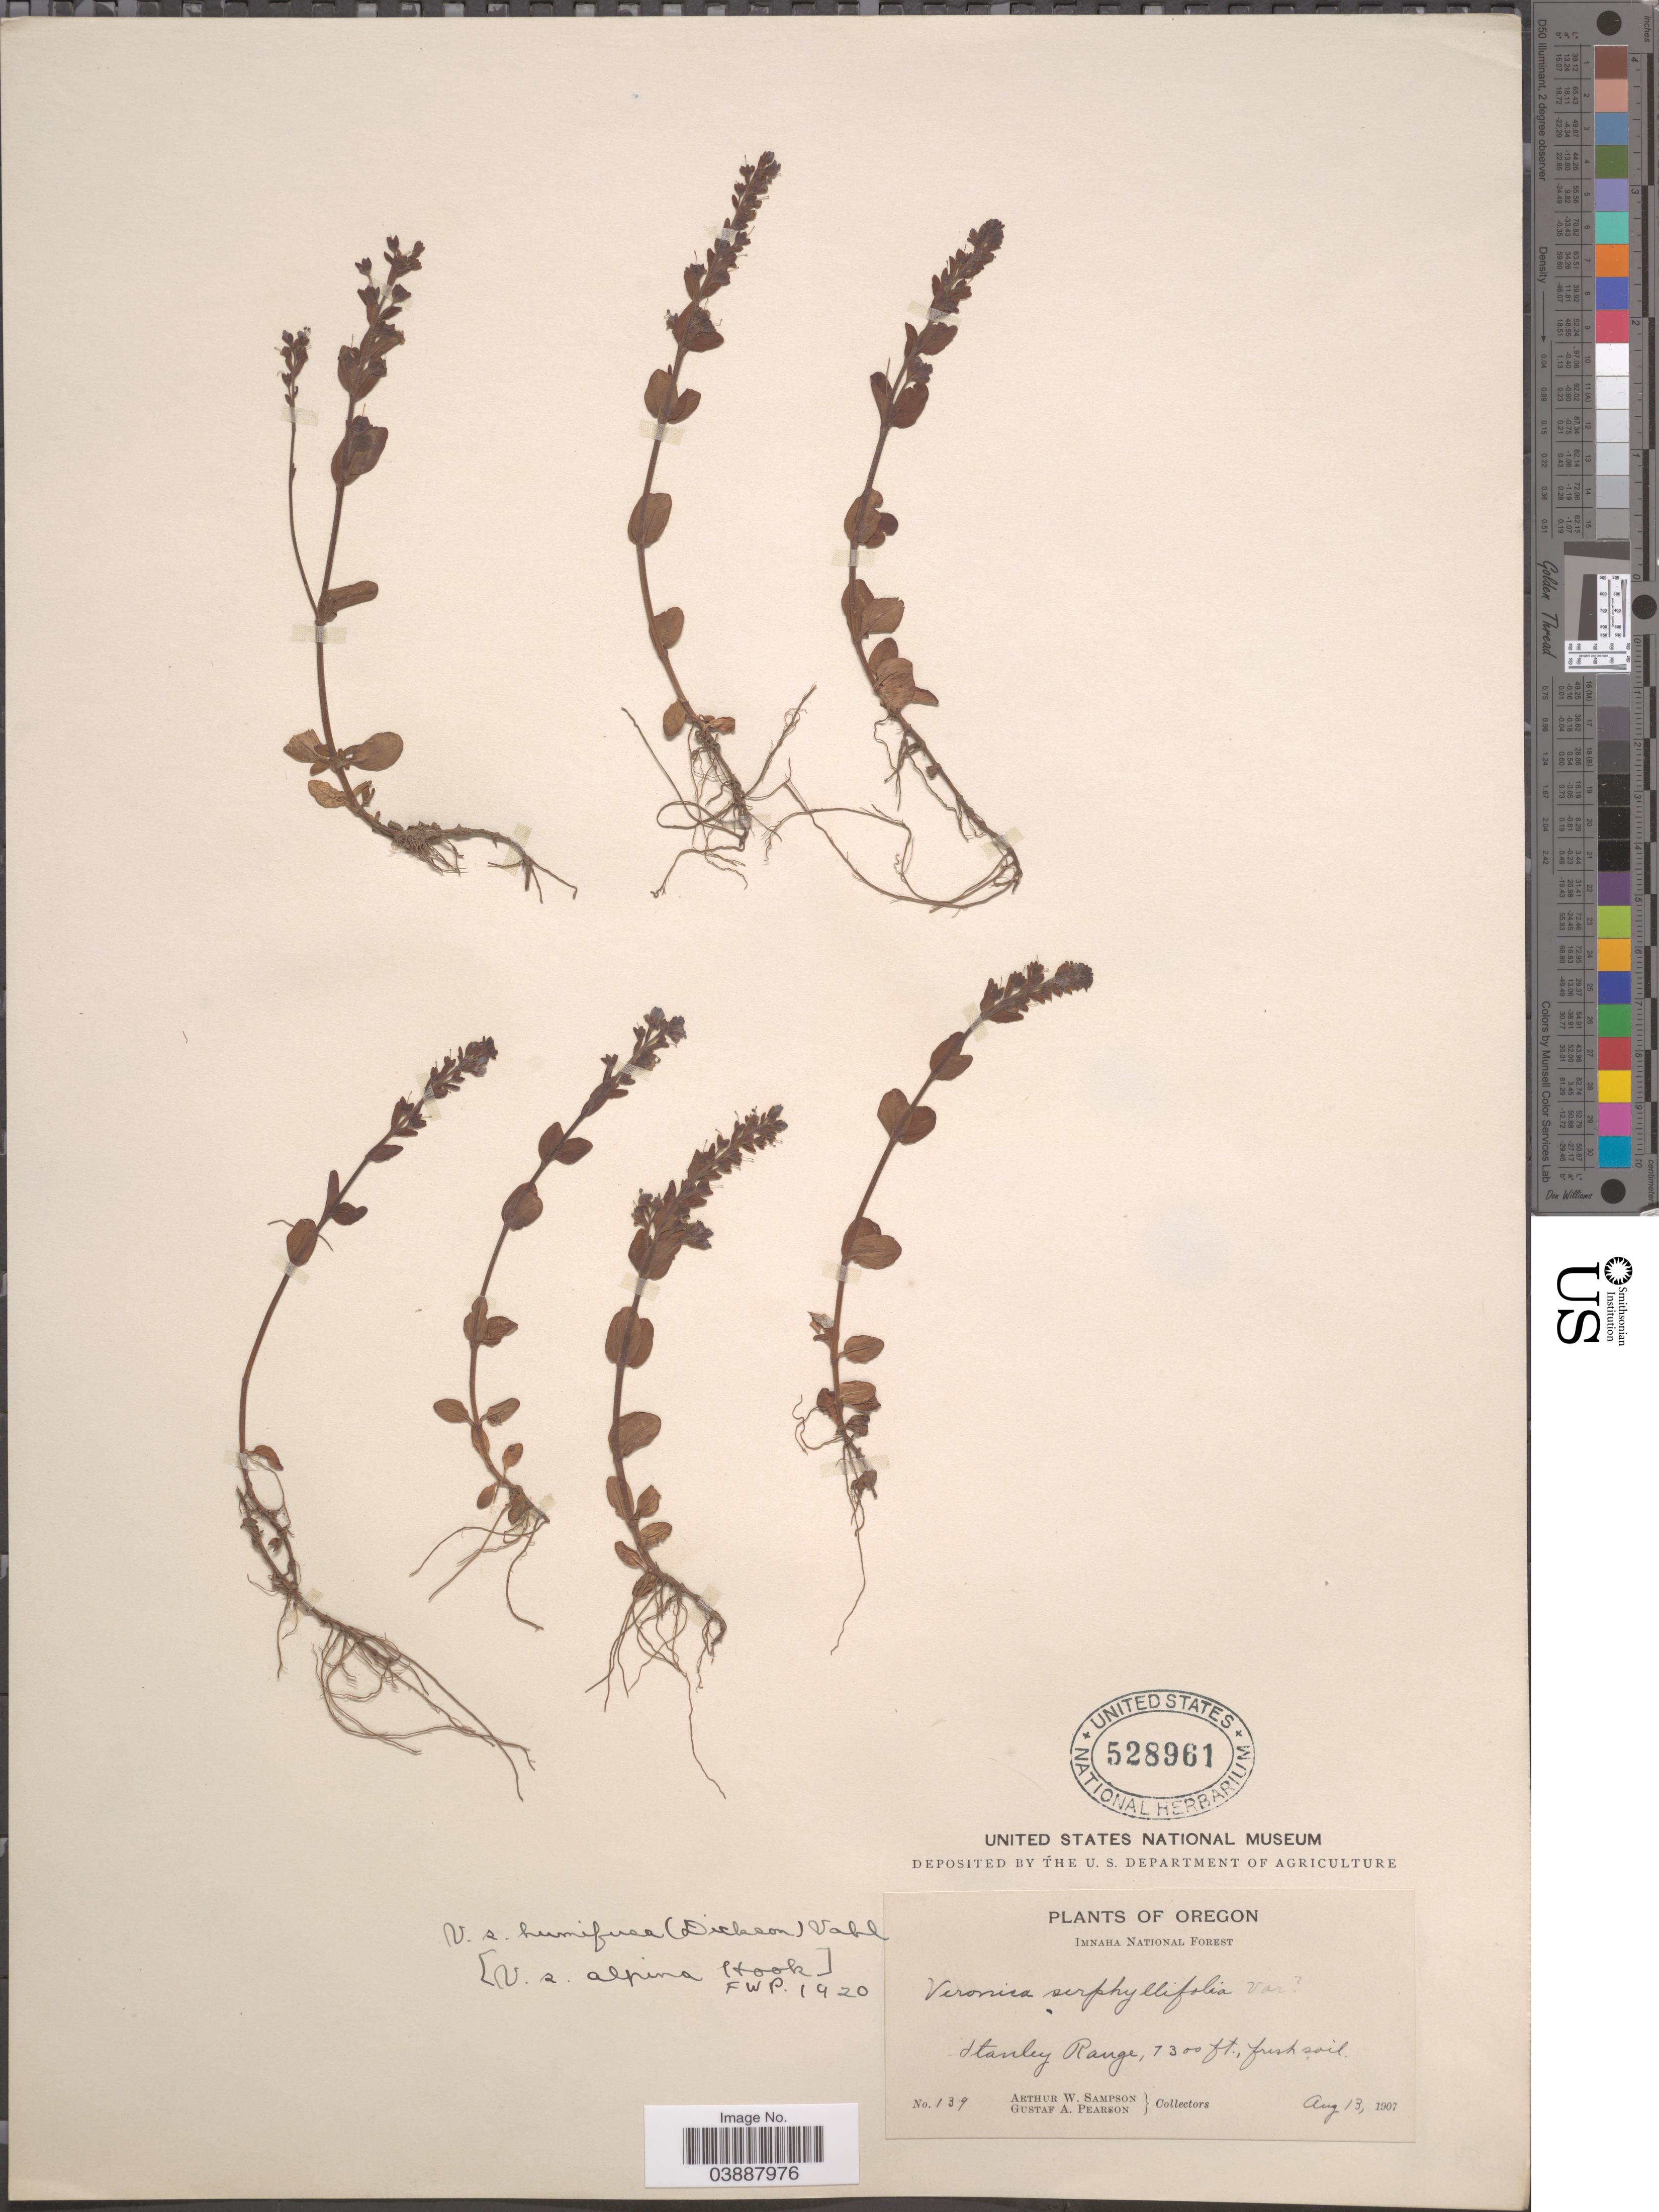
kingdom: Plantae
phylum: Tracheophyta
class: Magnoliopsida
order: Lamiales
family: Plantaginaceae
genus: Veronica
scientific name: Veronica serpyllifolia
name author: L.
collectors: A. Sampson & G. Pearson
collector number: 139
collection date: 1907-08-13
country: United States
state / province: Oregon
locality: Imnaha National Forest. Stanley Range.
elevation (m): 2225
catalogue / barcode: US 528961